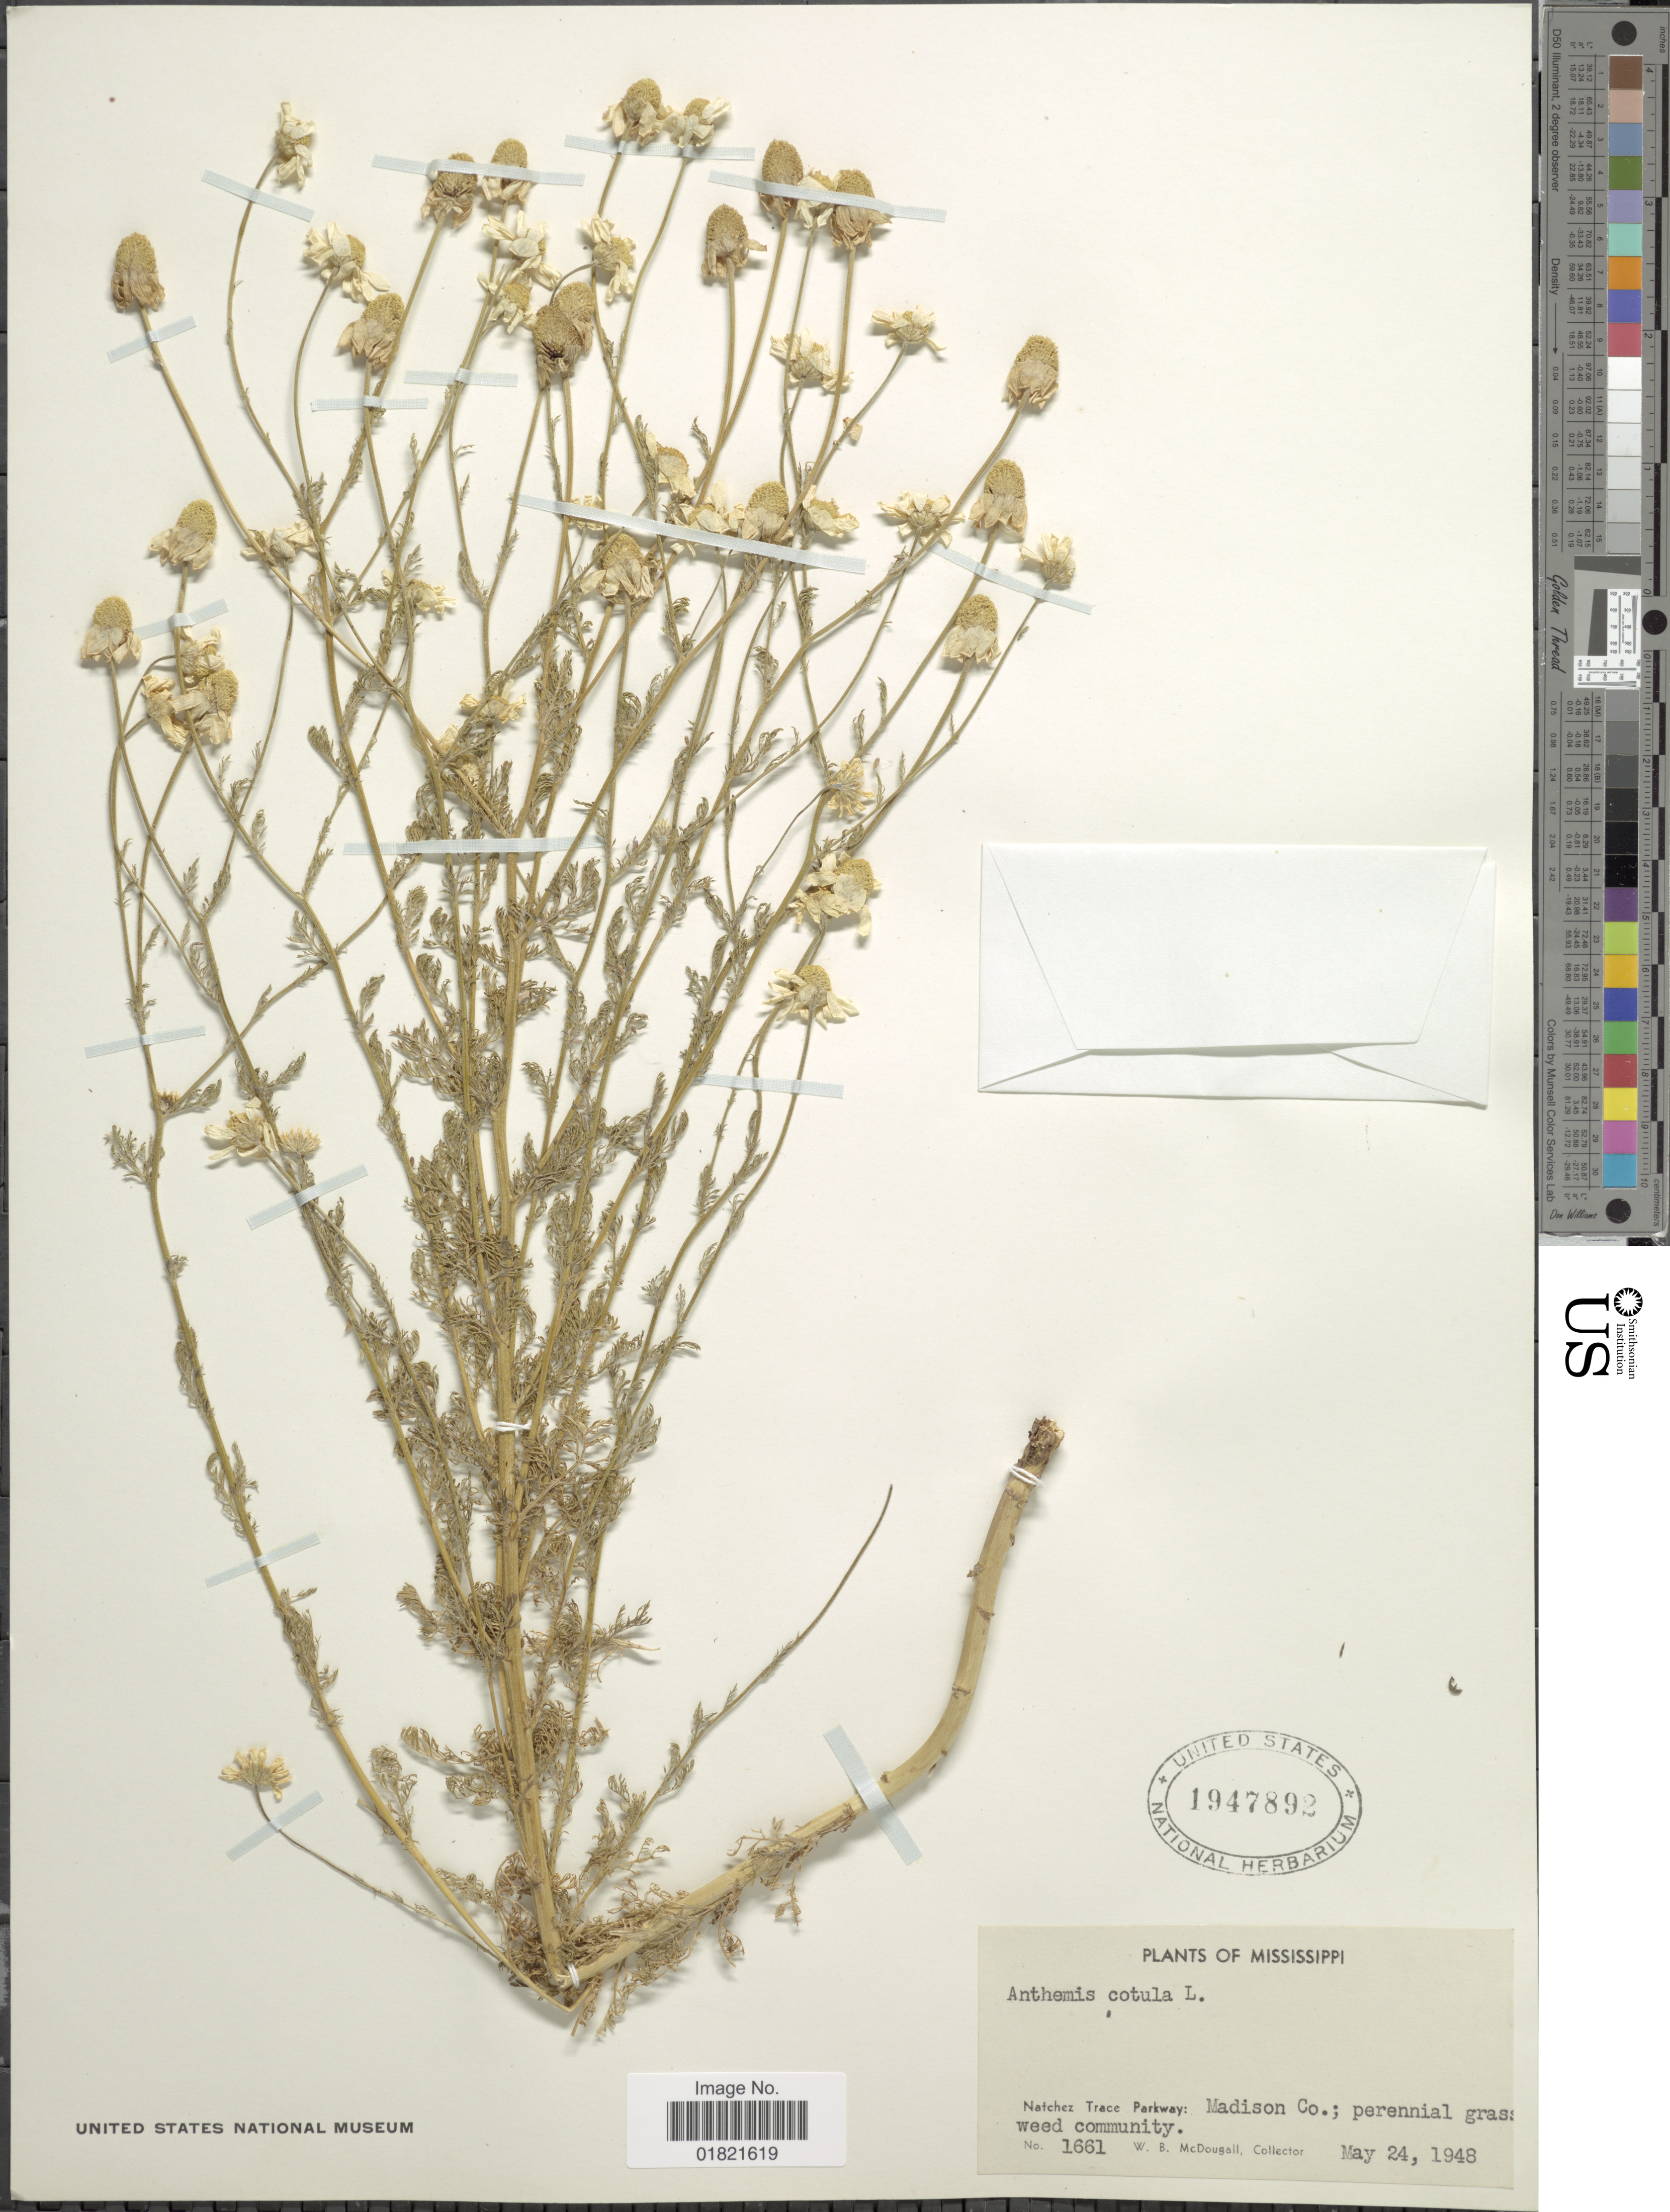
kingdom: Plantae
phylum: Tracheophyta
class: Magnoliopsida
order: Asterales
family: Asteraceae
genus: Anthemis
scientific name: Anthemis cotula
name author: L.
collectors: W. B. McDougall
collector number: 1661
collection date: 1948-05-24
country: United States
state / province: Mississippi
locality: Natchez Trace Parkway: Madison Co.:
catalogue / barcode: US 1947892